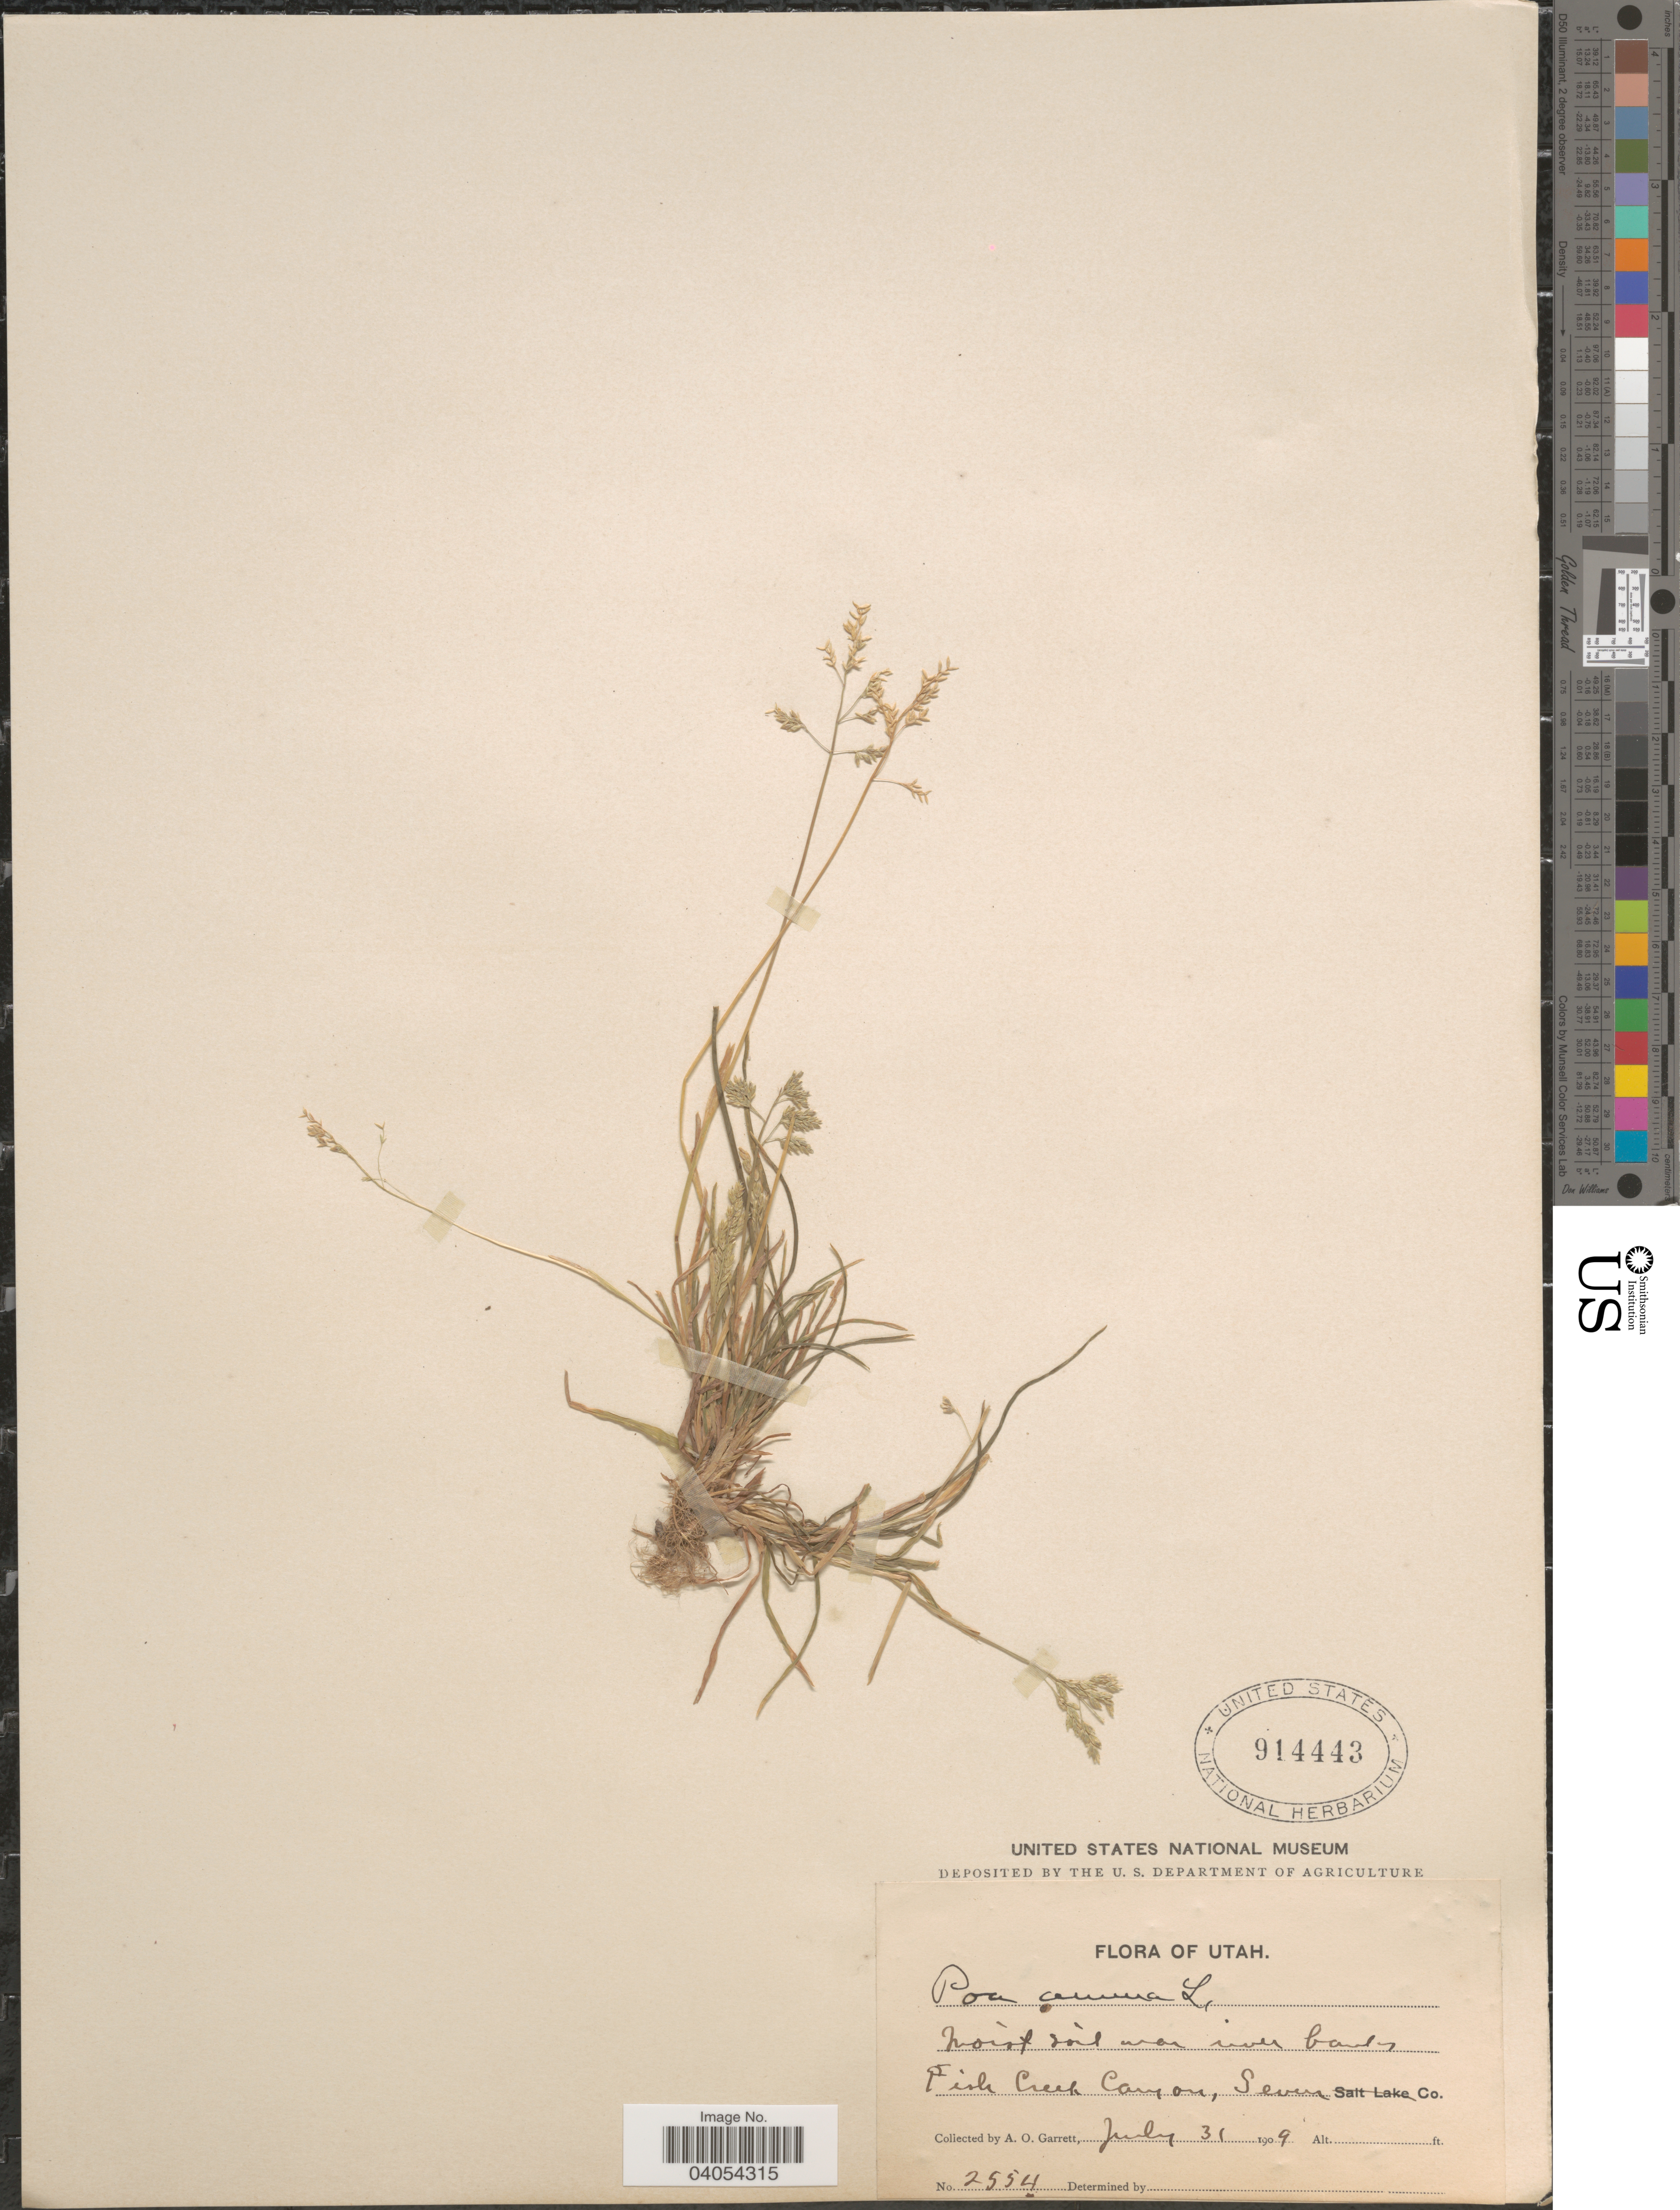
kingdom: Plantae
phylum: Tracheophyta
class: Liliopsida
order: Poales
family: Poaceae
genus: Poa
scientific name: Poa annua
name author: L.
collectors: A. O. Garrett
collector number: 2554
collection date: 1909-07-31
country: United States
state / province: Utah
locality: Fish Creek Canyon, Sevier Co.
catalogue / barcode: US 914443